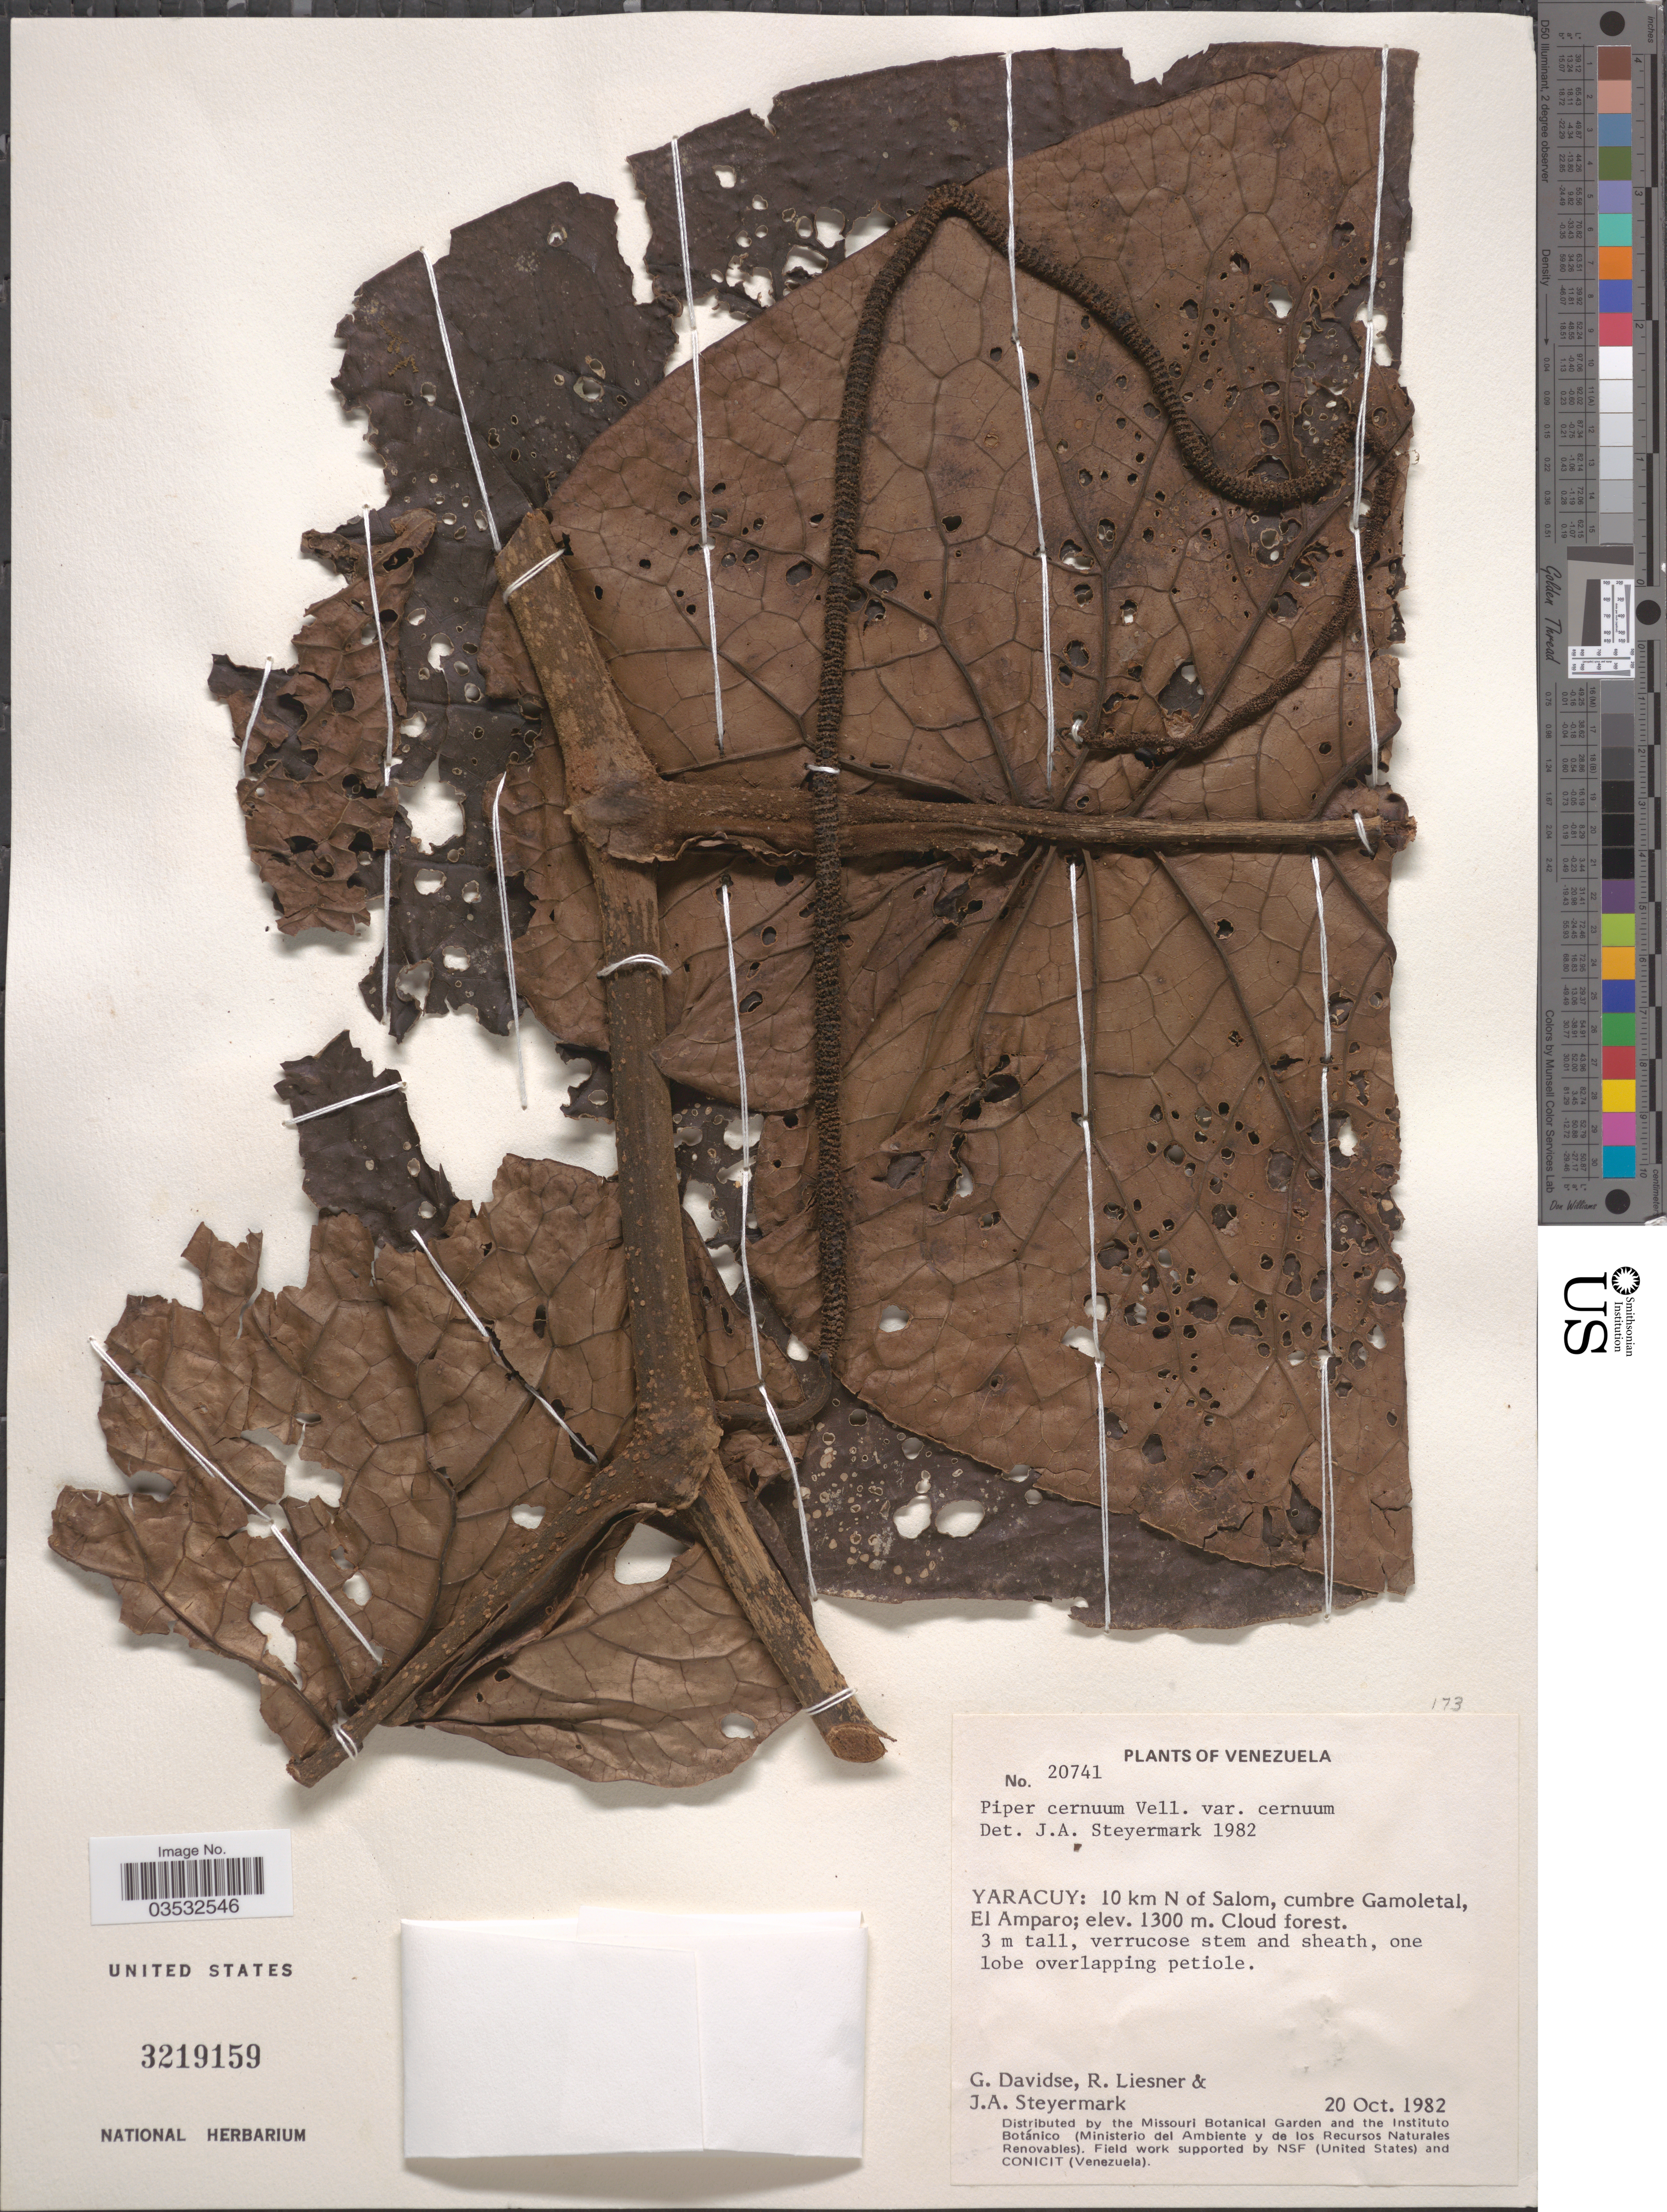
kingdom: Plantae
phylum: Tracheophyta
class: Magnoliopsida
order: Piperales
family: Piperaceae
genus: Piper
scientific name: Piper cernuum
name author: Vell.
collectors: G. Davidse, R. L. Liesner & J. Steyermark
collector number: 20741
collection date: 1982-10-20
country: Venezuela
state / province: Yaracuy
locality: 10 km N of Salom, cumbre Gamoletal, El Amparo.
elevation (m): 1300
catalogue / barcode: US 3219159